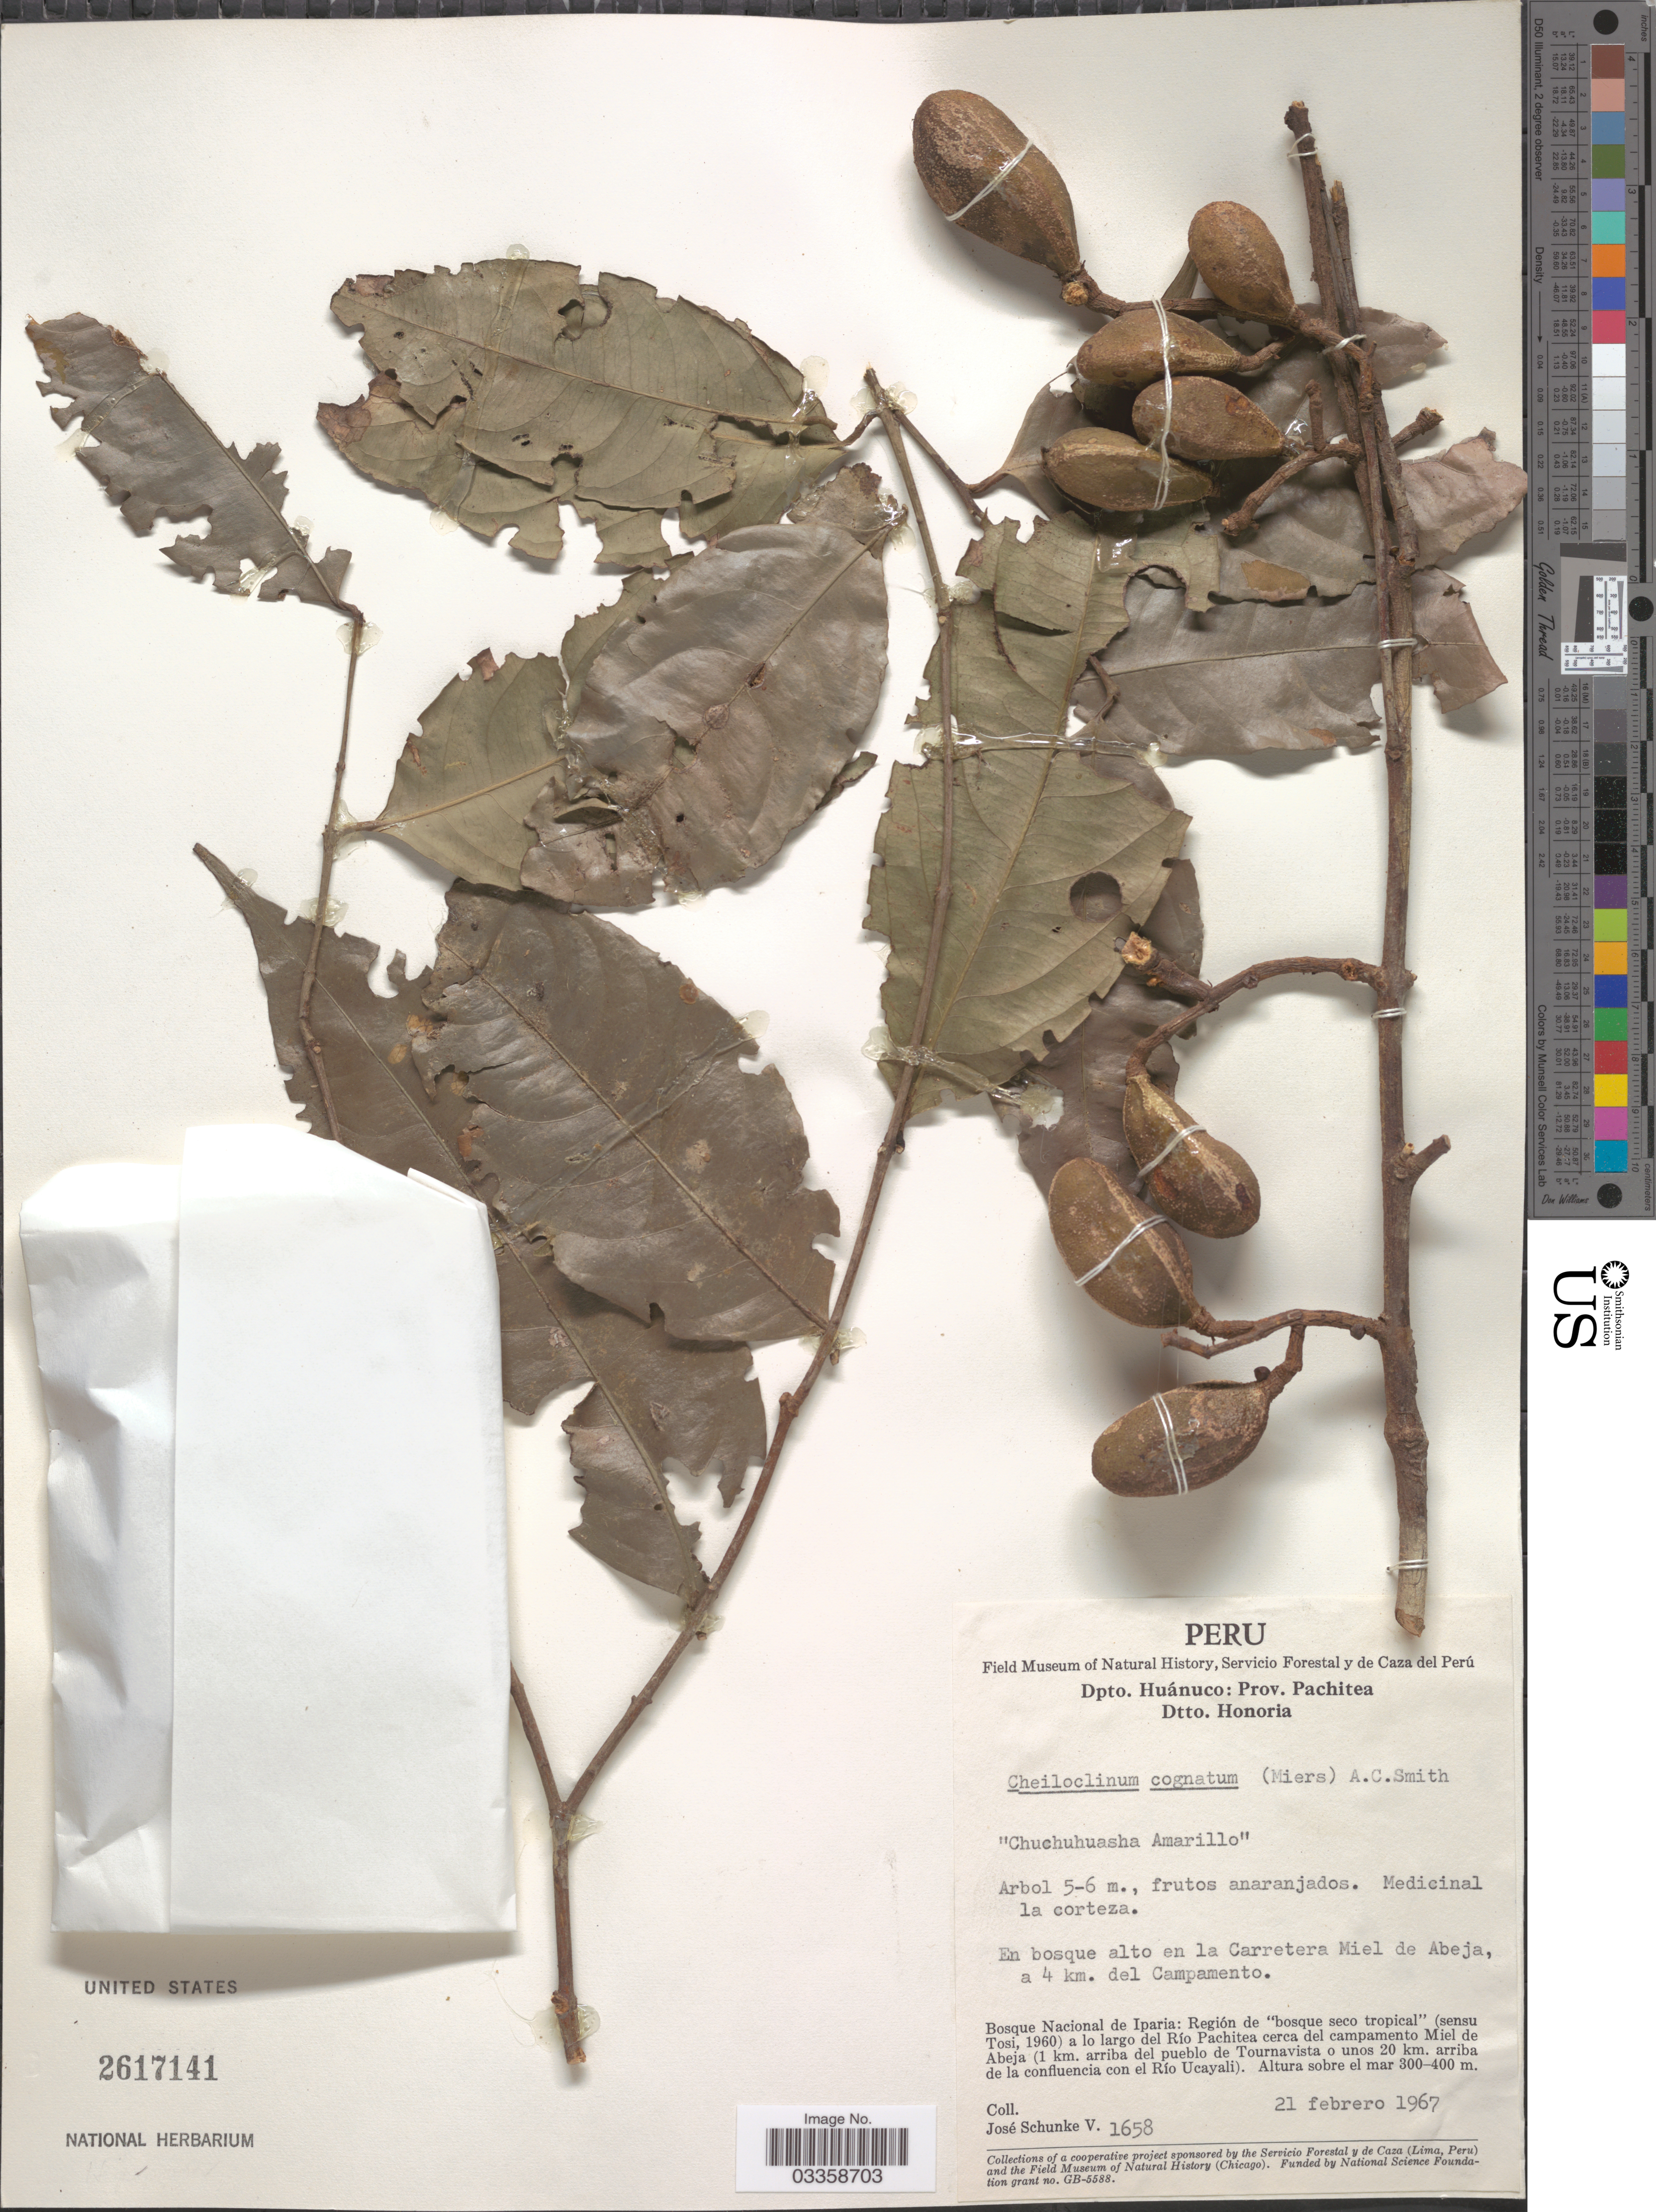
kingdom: Plantae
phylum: Tracheophyta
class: Magnoliopsida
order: Celastrales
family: Celastraceae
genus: Cheiloclinium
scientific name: Cheiloclinium cognatum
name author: (Miers) A.C. Sm.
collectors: J. Schunke Vigo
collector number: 1658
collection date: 1967-02-21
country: Peru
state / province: Huánuco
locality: Dpto. Huánuco: Prov. Pachitea, Dtto. Honoria. En bosque alto en el la Carretera Miel de Abeja, a 4 km. del Campamento, Bosque Nacional de Iparia: Región de "bosque seco tropical" (sensu Tosi, 1960) a lo largo del Río Pachitea cerca del campamento Miel de Abeja (1 km. arriba del pueblo de Tournavista o unos 20 km. arriba de la confluencia con el Río Ucayali).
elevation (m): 300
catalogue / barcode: US 2617141